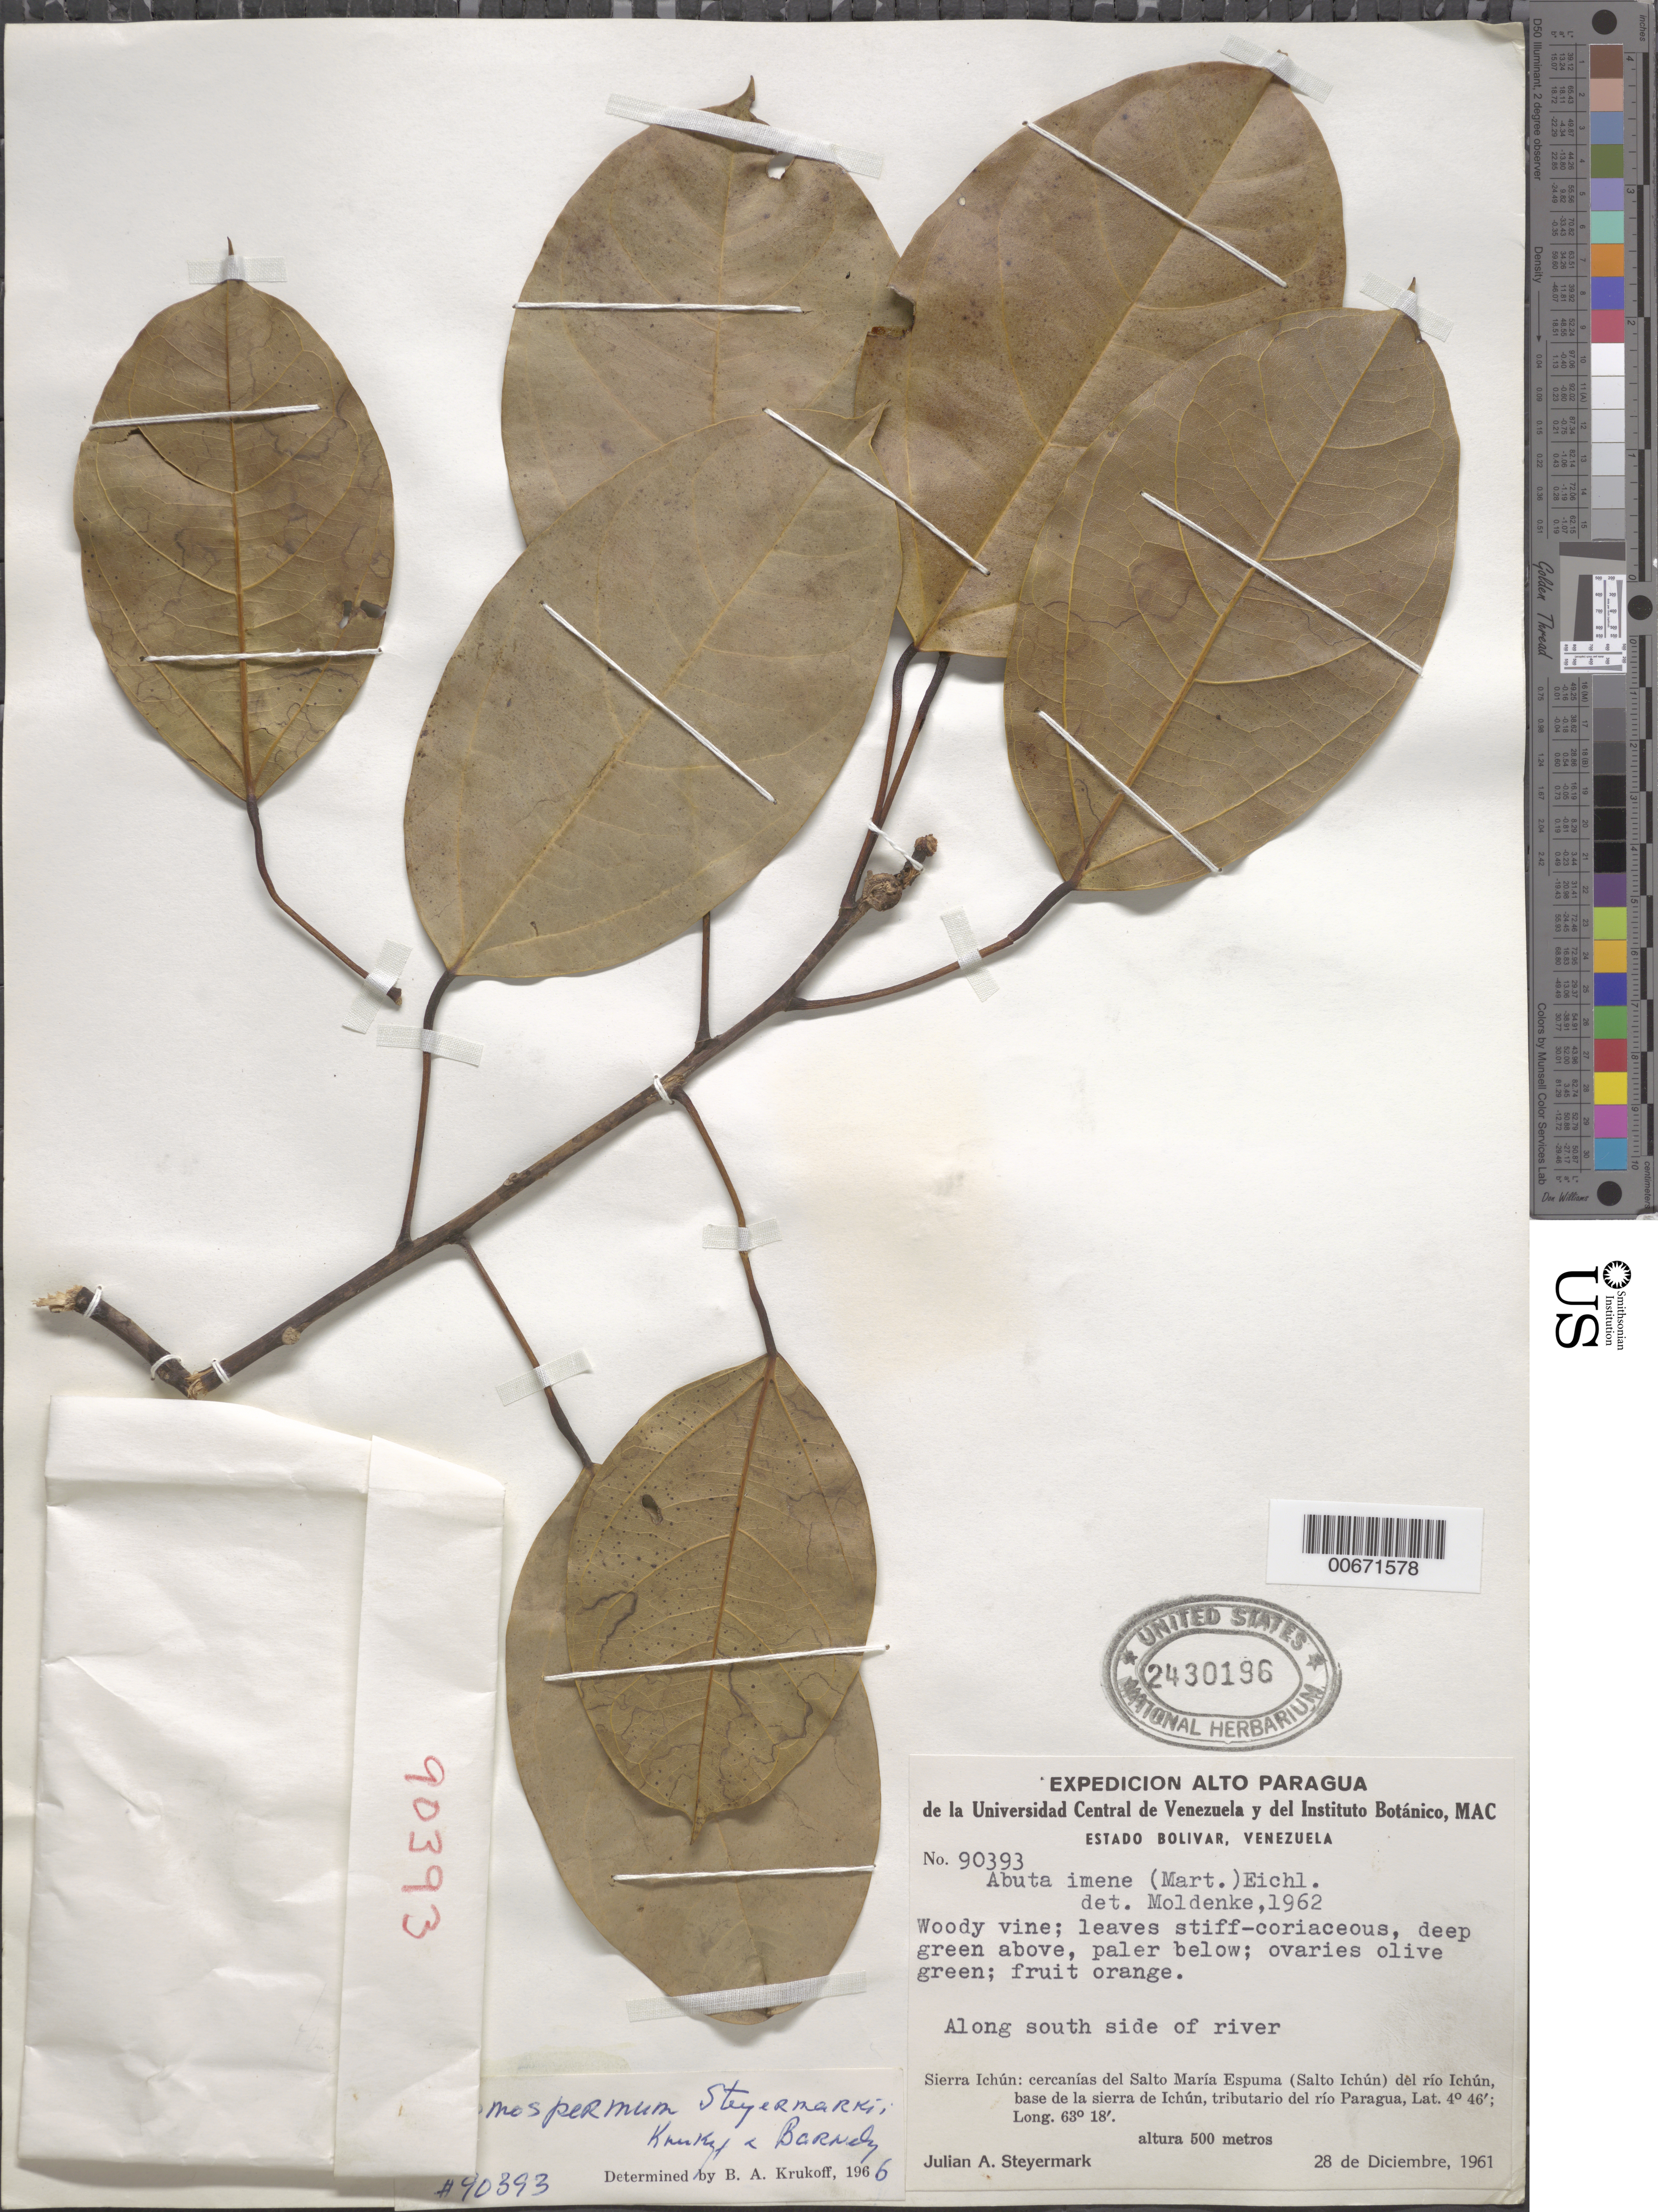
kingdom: Plantae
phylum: Tracheophyta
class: Magnoliopsida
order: Ranunculales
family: Menispermaceae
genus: Anomospermum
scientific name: Anomospermum steyermarkii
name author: Krukoff & Barneby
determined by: Krukoff, B. A.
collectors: J. Steyermark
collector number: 90393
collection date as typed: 28-Dec-61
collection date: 1961-12-28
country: Venezuela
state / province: Bolívar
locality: Sierra Ichún, Salto María Espuma (Salto Ichún) del Río Ichún (tributary of río Paragua), base de la sierra de Ichún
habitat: S side of river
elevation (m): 500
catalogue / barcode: US 2430196